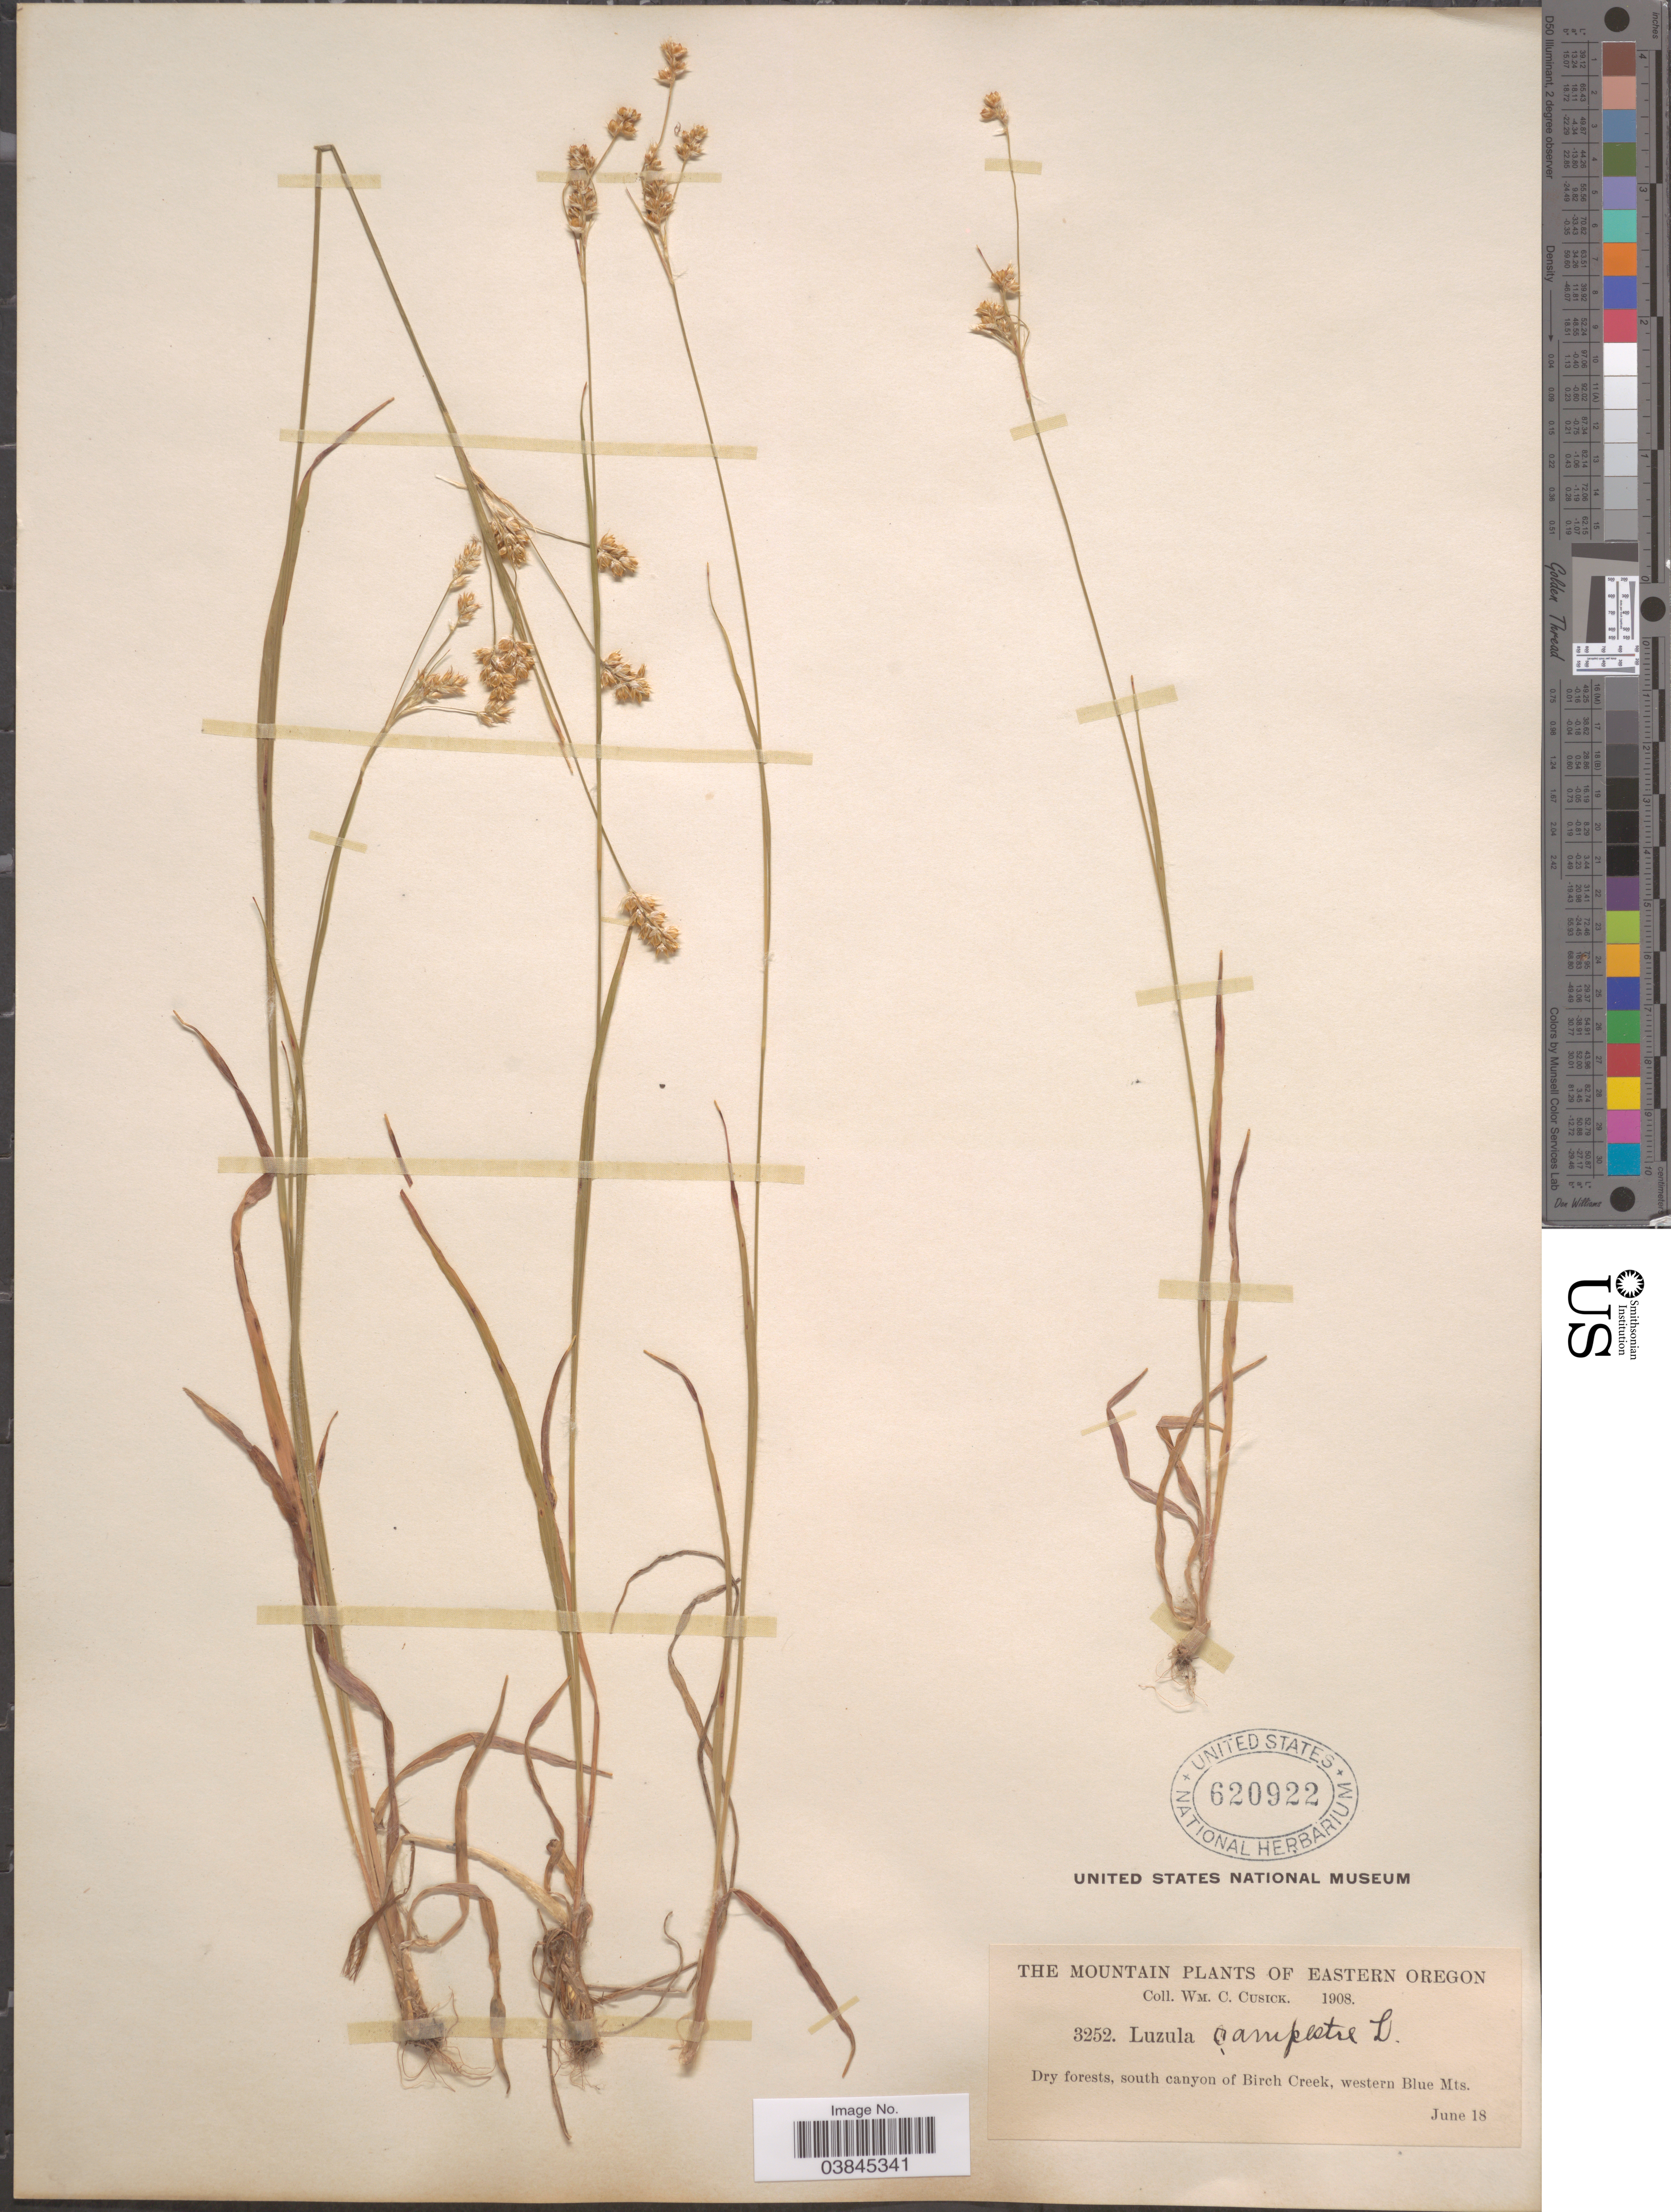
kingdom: Plantae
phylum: Tracheophyta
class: Liliopsida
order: Poales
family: Juncaceae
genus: Luzula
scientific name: Luzula campestris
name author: (L.) DC.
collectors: W. C. Cusick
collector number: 3252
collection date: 1908-06-18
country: United States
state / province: Oregon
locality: The Mountain. [unsure placement] Eastern Oregon. South canyon of Birch Creek, western Blue Mts.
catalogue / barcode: US 620922